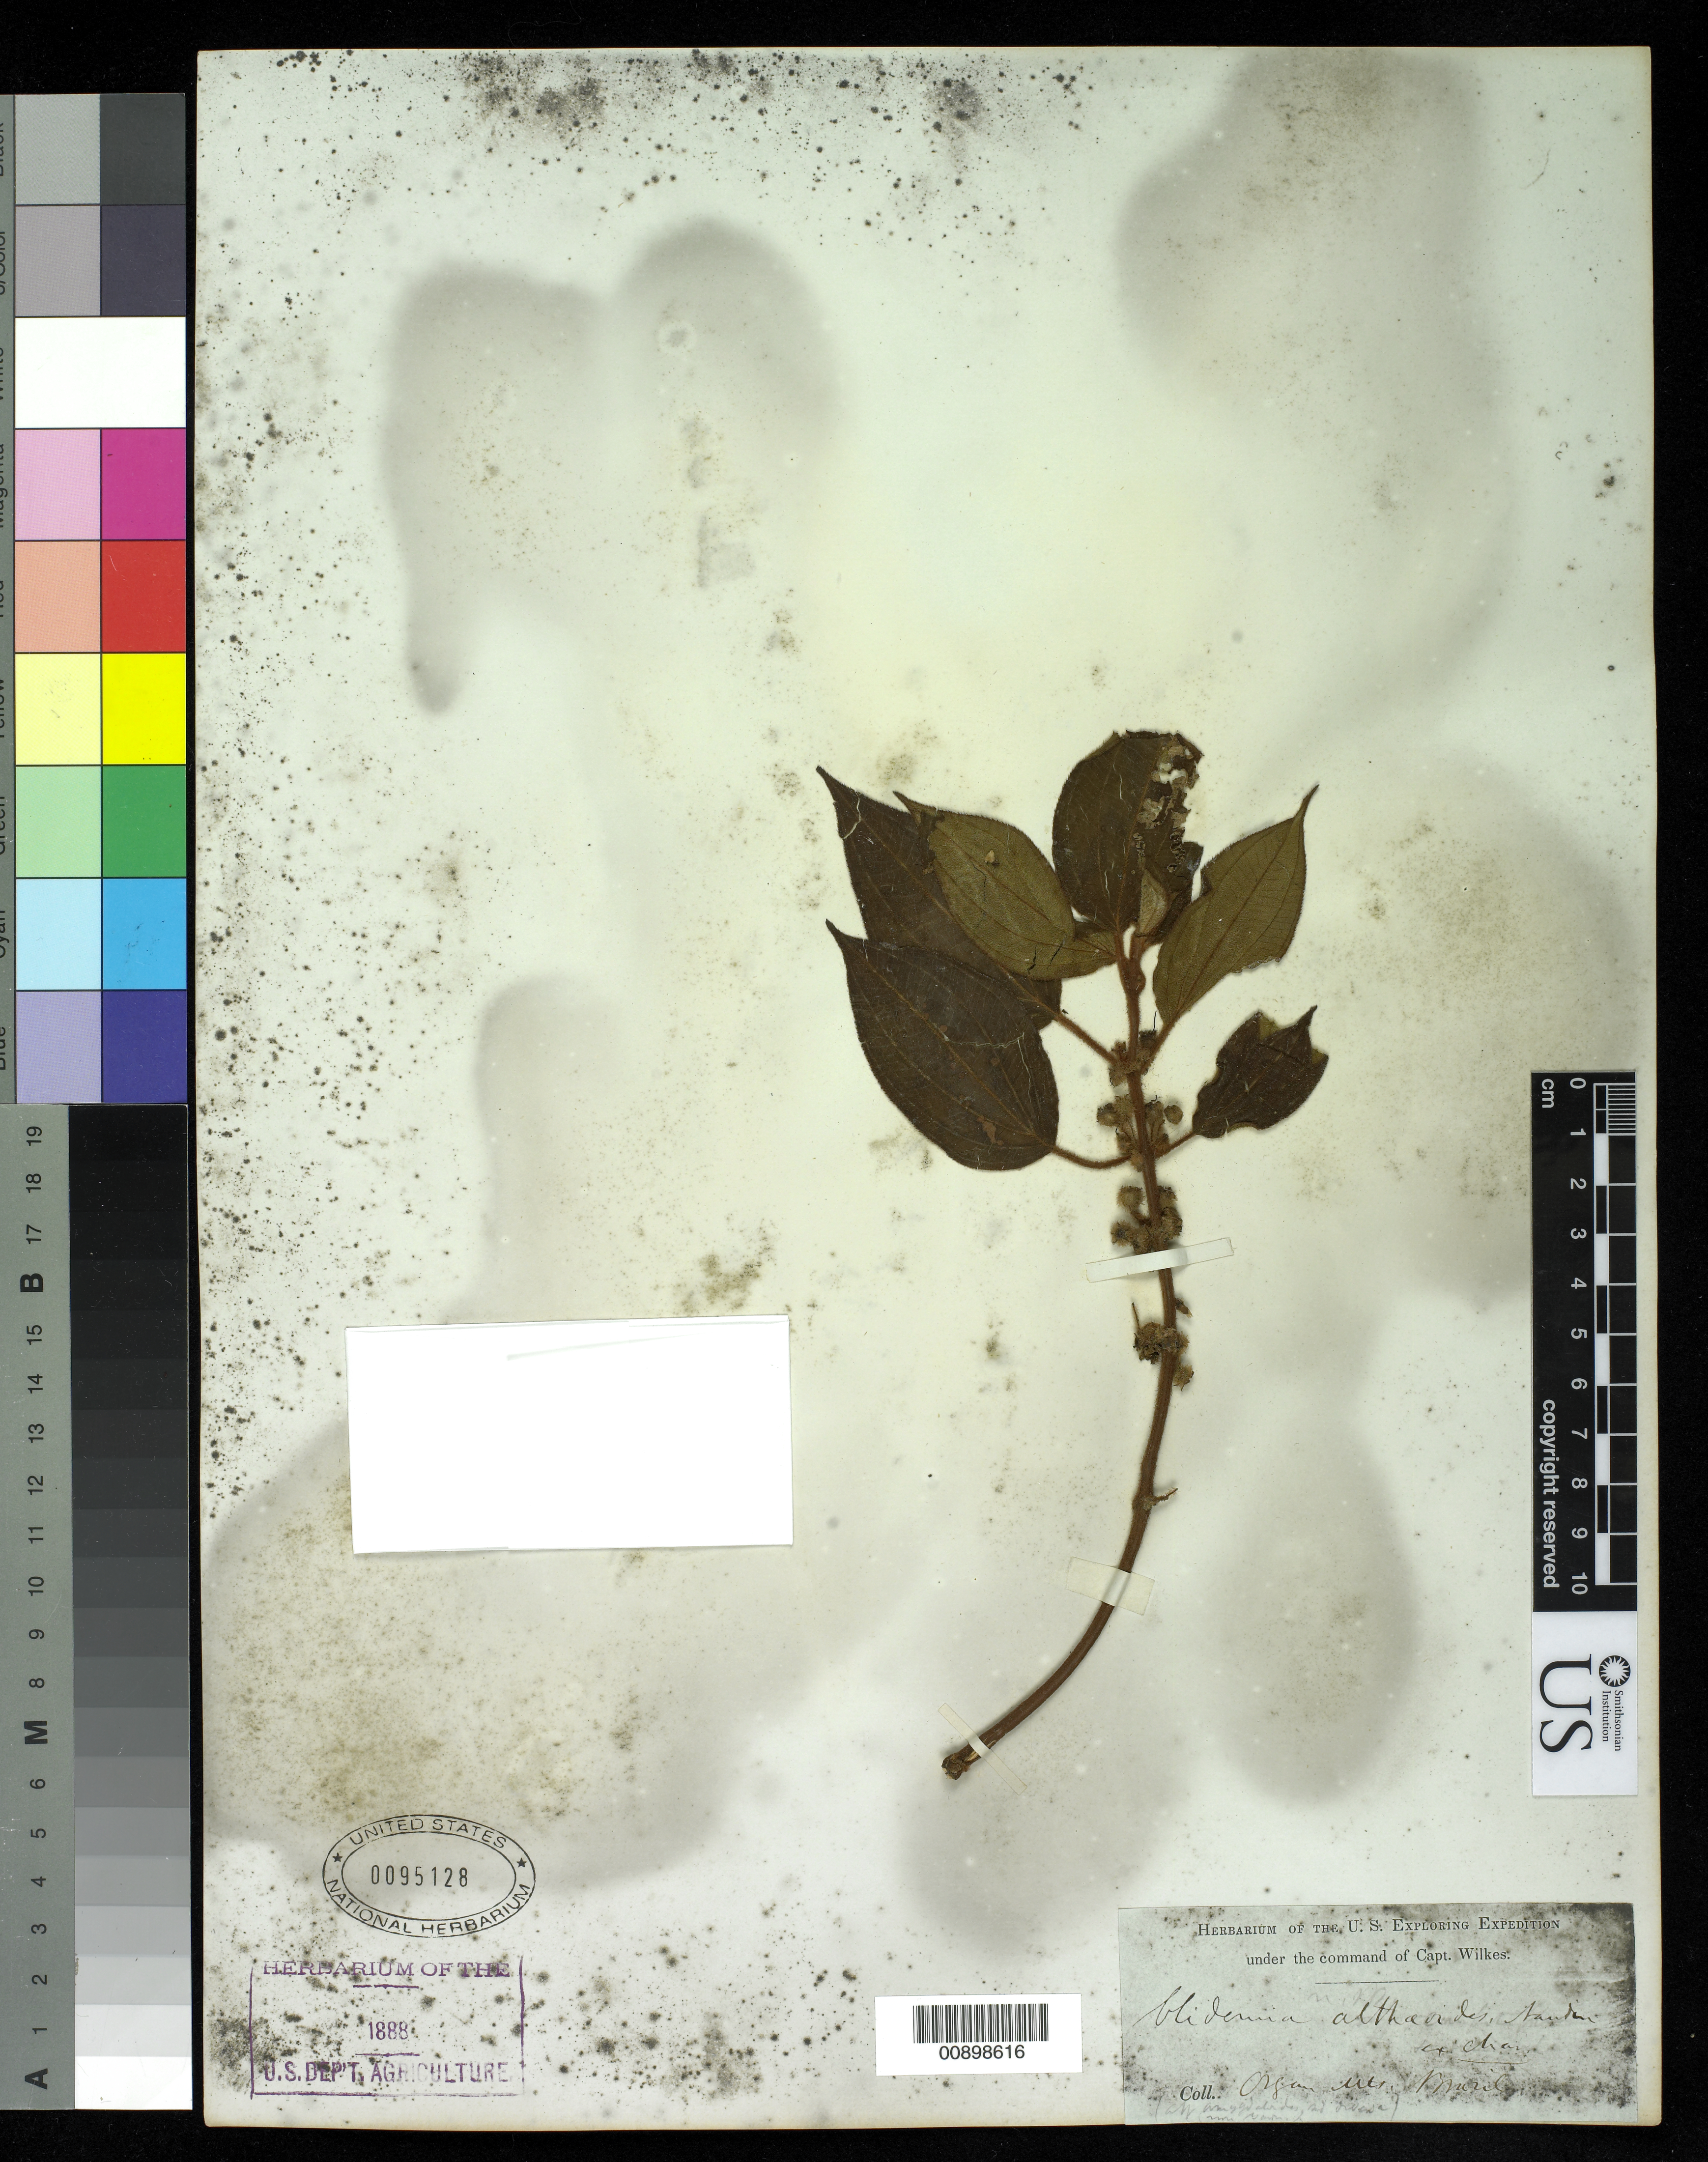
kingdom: Plantae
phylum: Tracheophyta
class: Magnoliopsida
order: Myrtales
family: Melastomataceae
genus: Clidemia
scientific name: Clidemia althaeoides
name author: Naudin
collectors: Wilkes Explor. Exped.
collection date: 1838/1842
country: Brazil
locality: Organ Mts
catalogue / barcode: US 95128